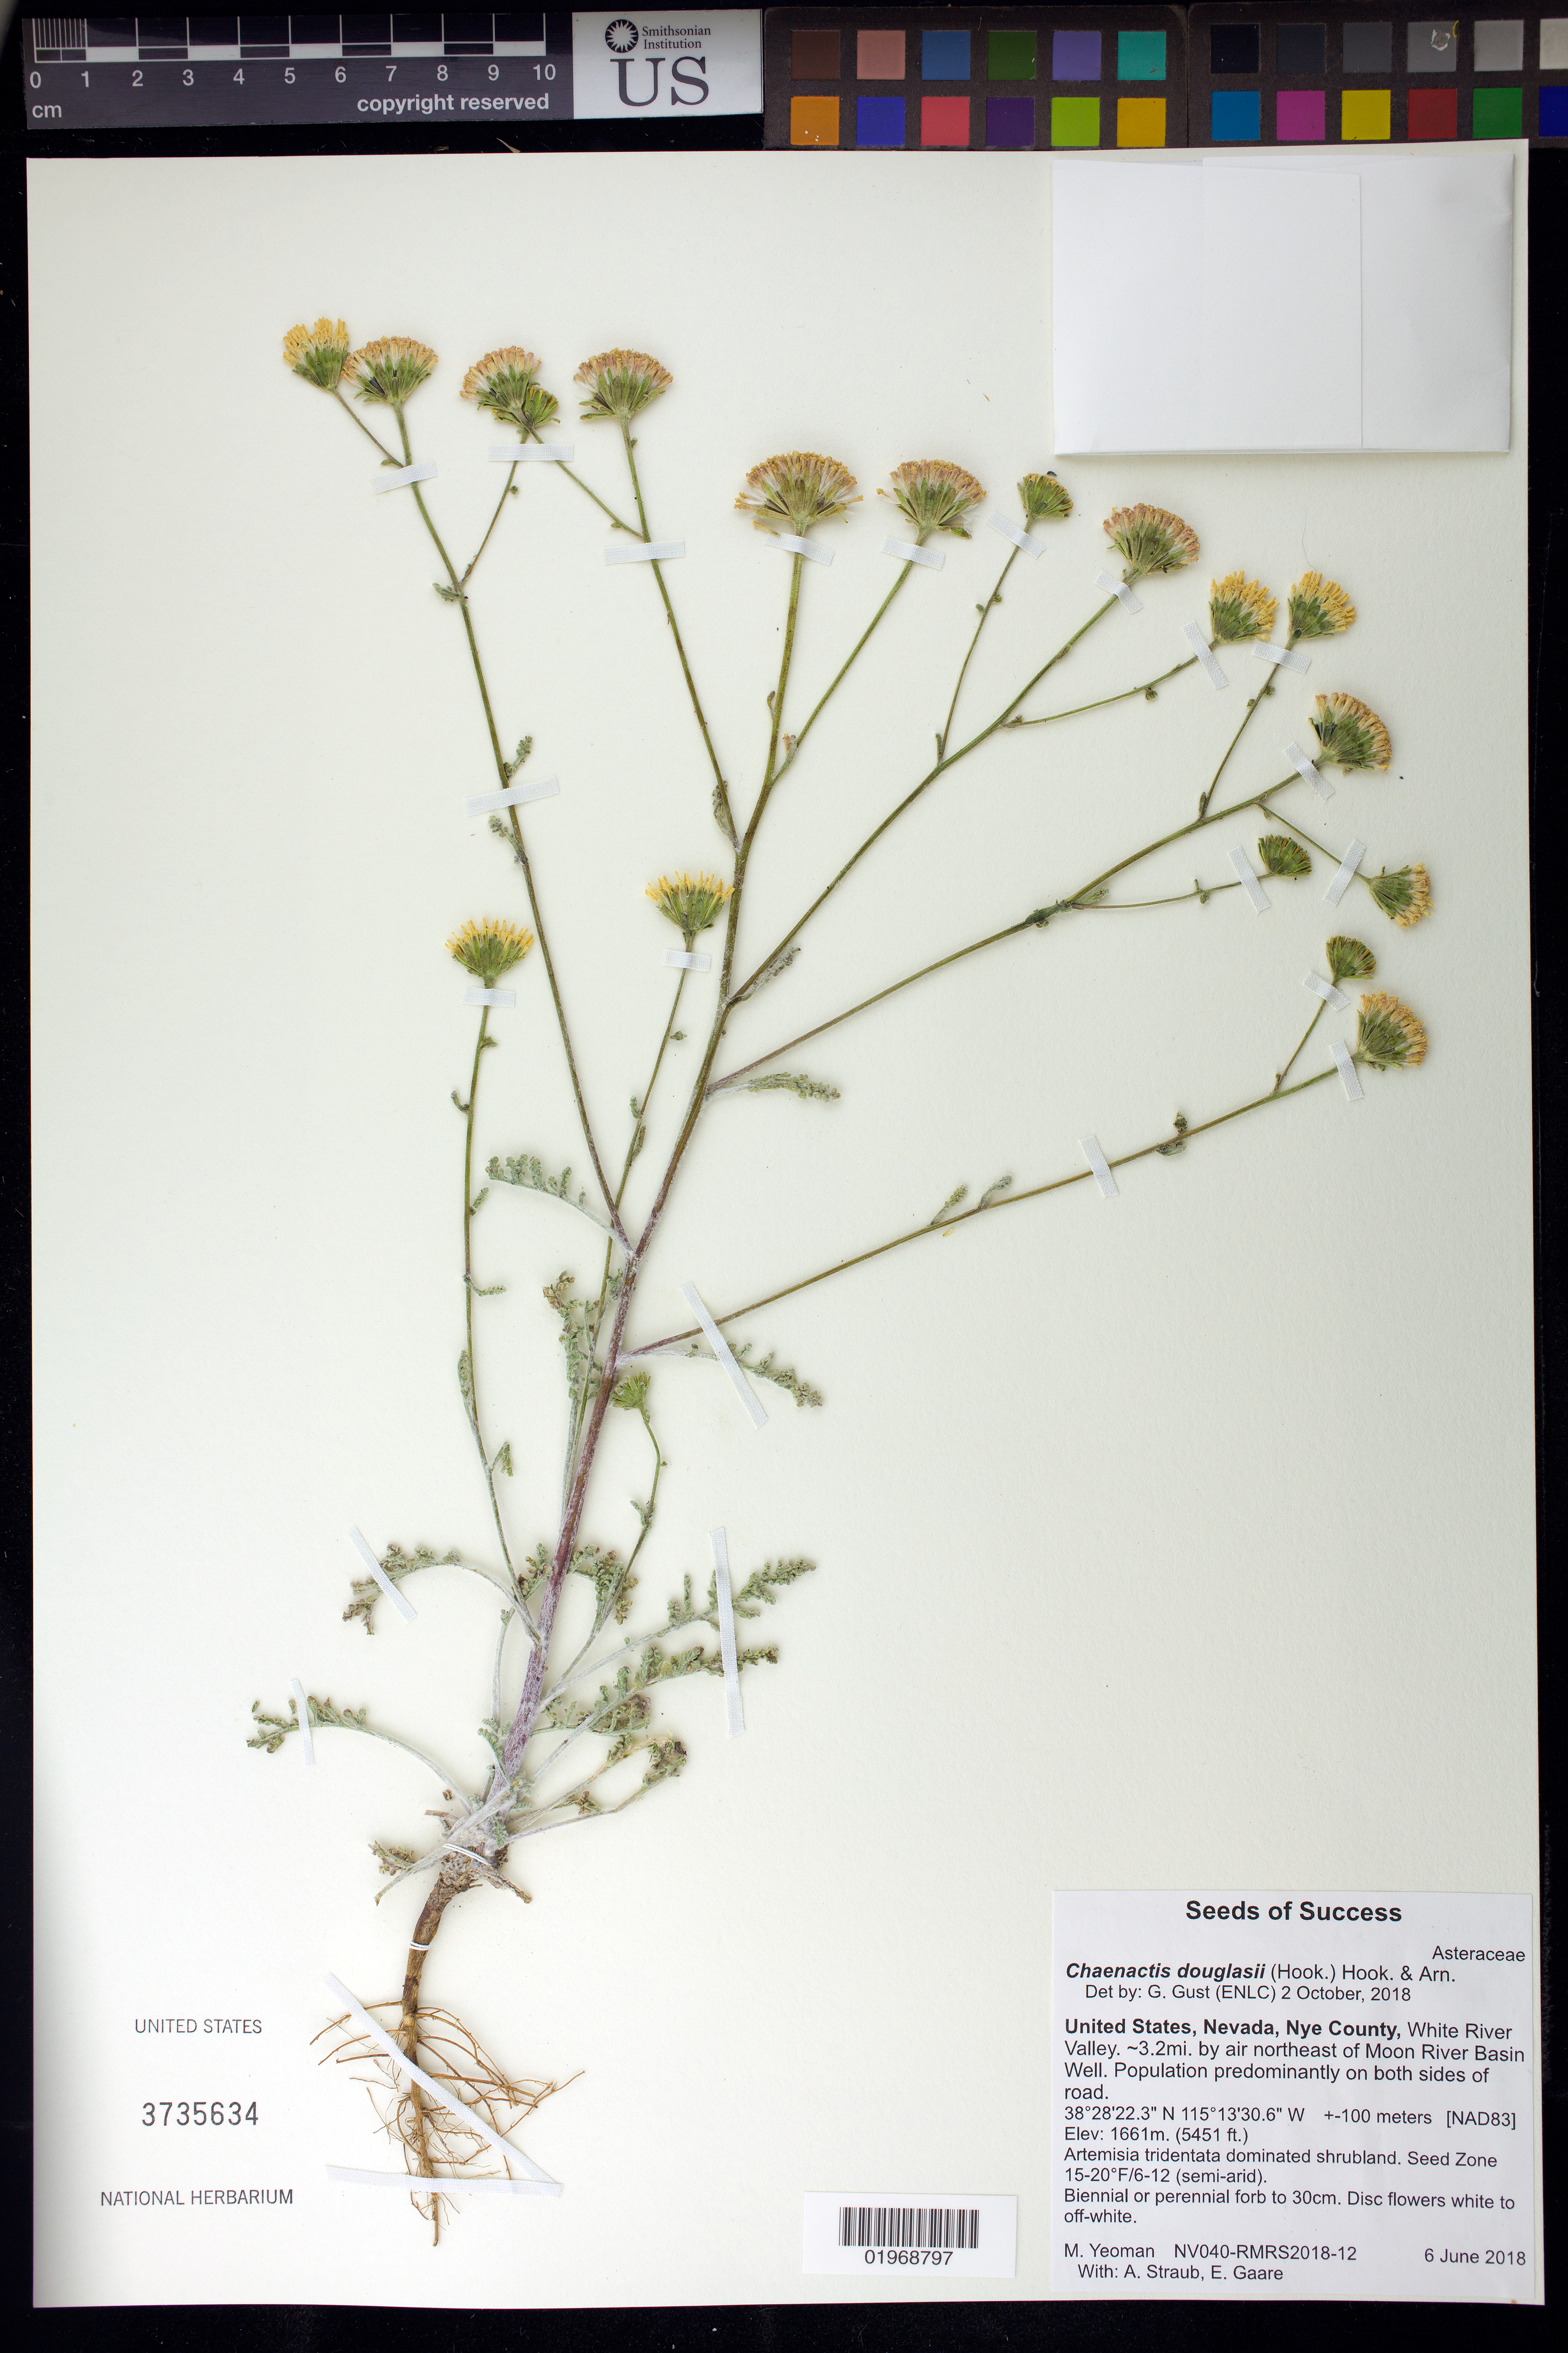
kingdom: Plantae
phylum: Tracheophyta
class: Magnoliopsida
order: Asterales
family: Asteraceae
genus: Chaenactis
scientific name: Chaenactis douglasii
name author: Hook. & Arn.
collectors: M. Yeoman, A. Straub & E. Gaare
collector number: NV040-RMRS2018-12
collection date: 2018-06-06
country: United States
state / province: Nevada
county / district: White Pine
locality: White River Valley, 3.2 mi. by air NE of Moon River Basin Well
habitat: Shrubland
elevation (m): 1661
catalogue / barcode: US 3735634